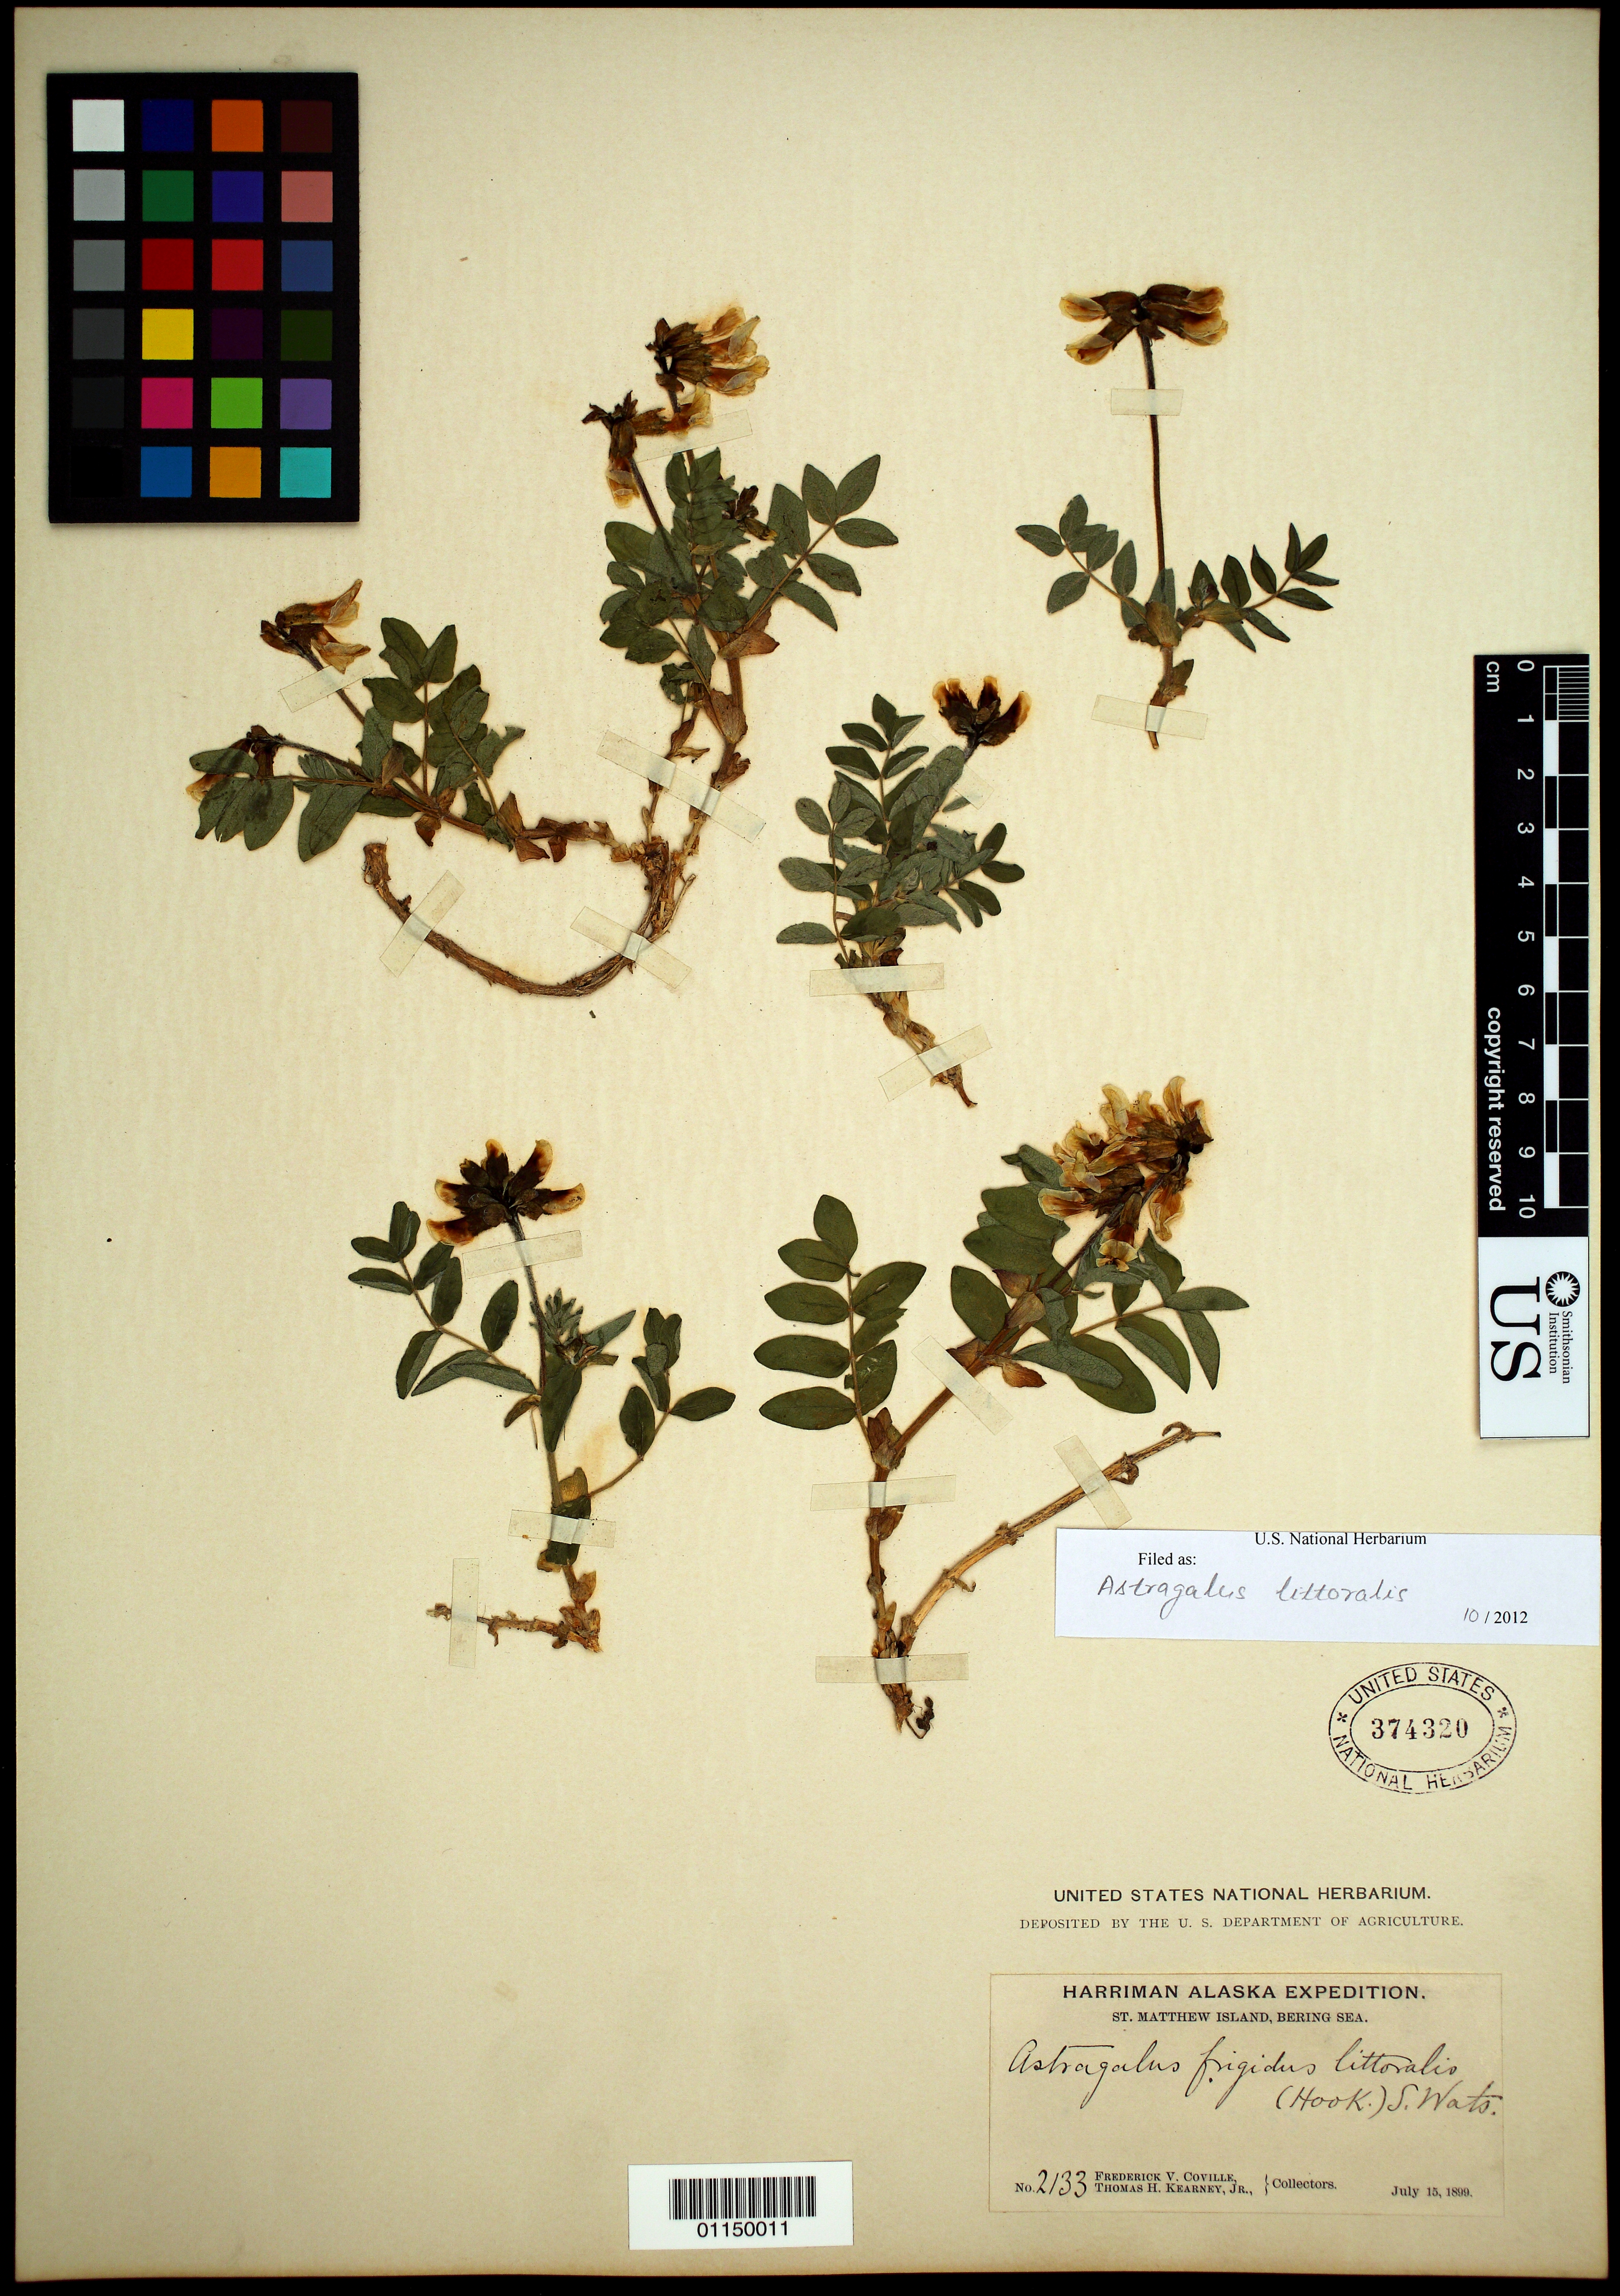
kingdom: Plantae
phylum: Tracheophyta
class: Magnoliopsida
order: Fabales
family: Fabaceae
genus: Astragalus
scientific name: Astragalus littoralis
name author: (Hook.) Coville & Standl. ex Mertie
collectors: F. V. Coville & T. H. Kearney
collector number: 2133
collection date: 1899-07-15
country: United States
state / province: Alaska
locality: St. Matthew Island, Bering Sea.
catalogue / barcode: US 374320